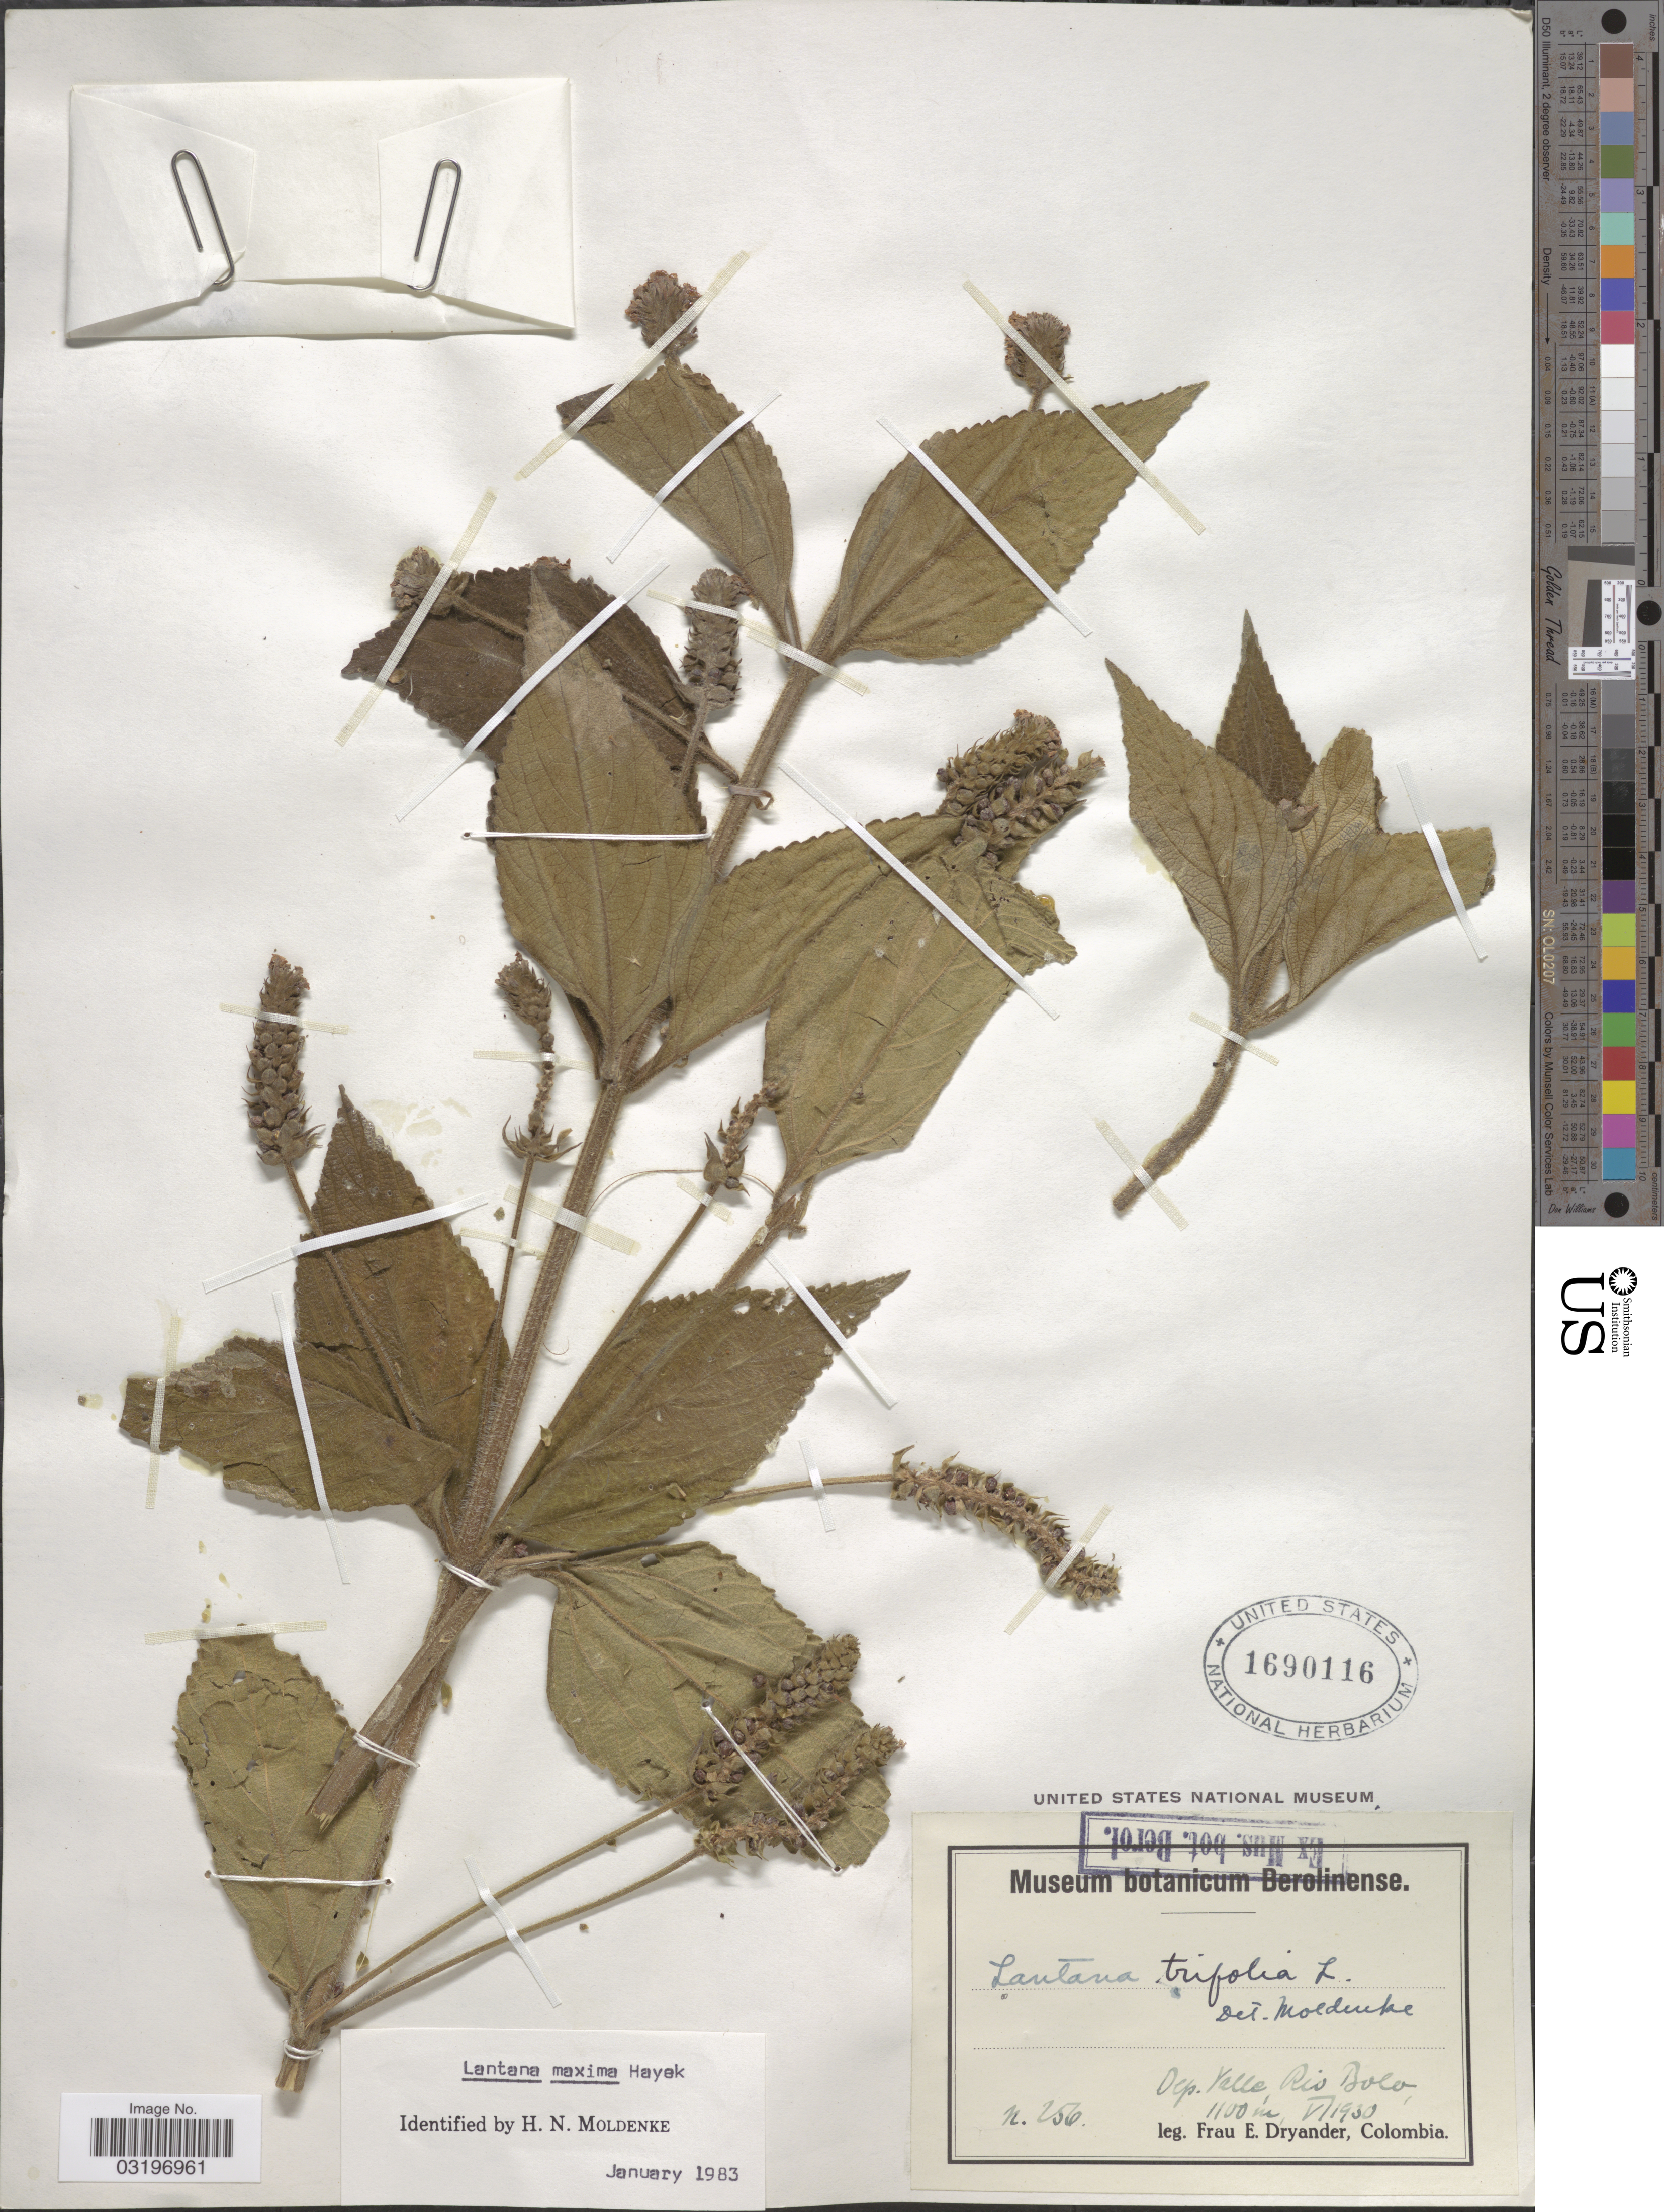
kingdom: Plantae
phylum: Tracheophyta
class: Magnoliopsida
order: Lamiales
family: Verbenaceae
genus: Lantana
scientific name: Lantana maxima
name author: Hayek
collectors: F. Dryander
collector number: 256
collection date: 1930-05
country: Colombia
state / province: Valle del Cauca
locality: Dep. Valle. Rio Bolo.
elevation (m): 1100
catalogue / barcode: US 1690116